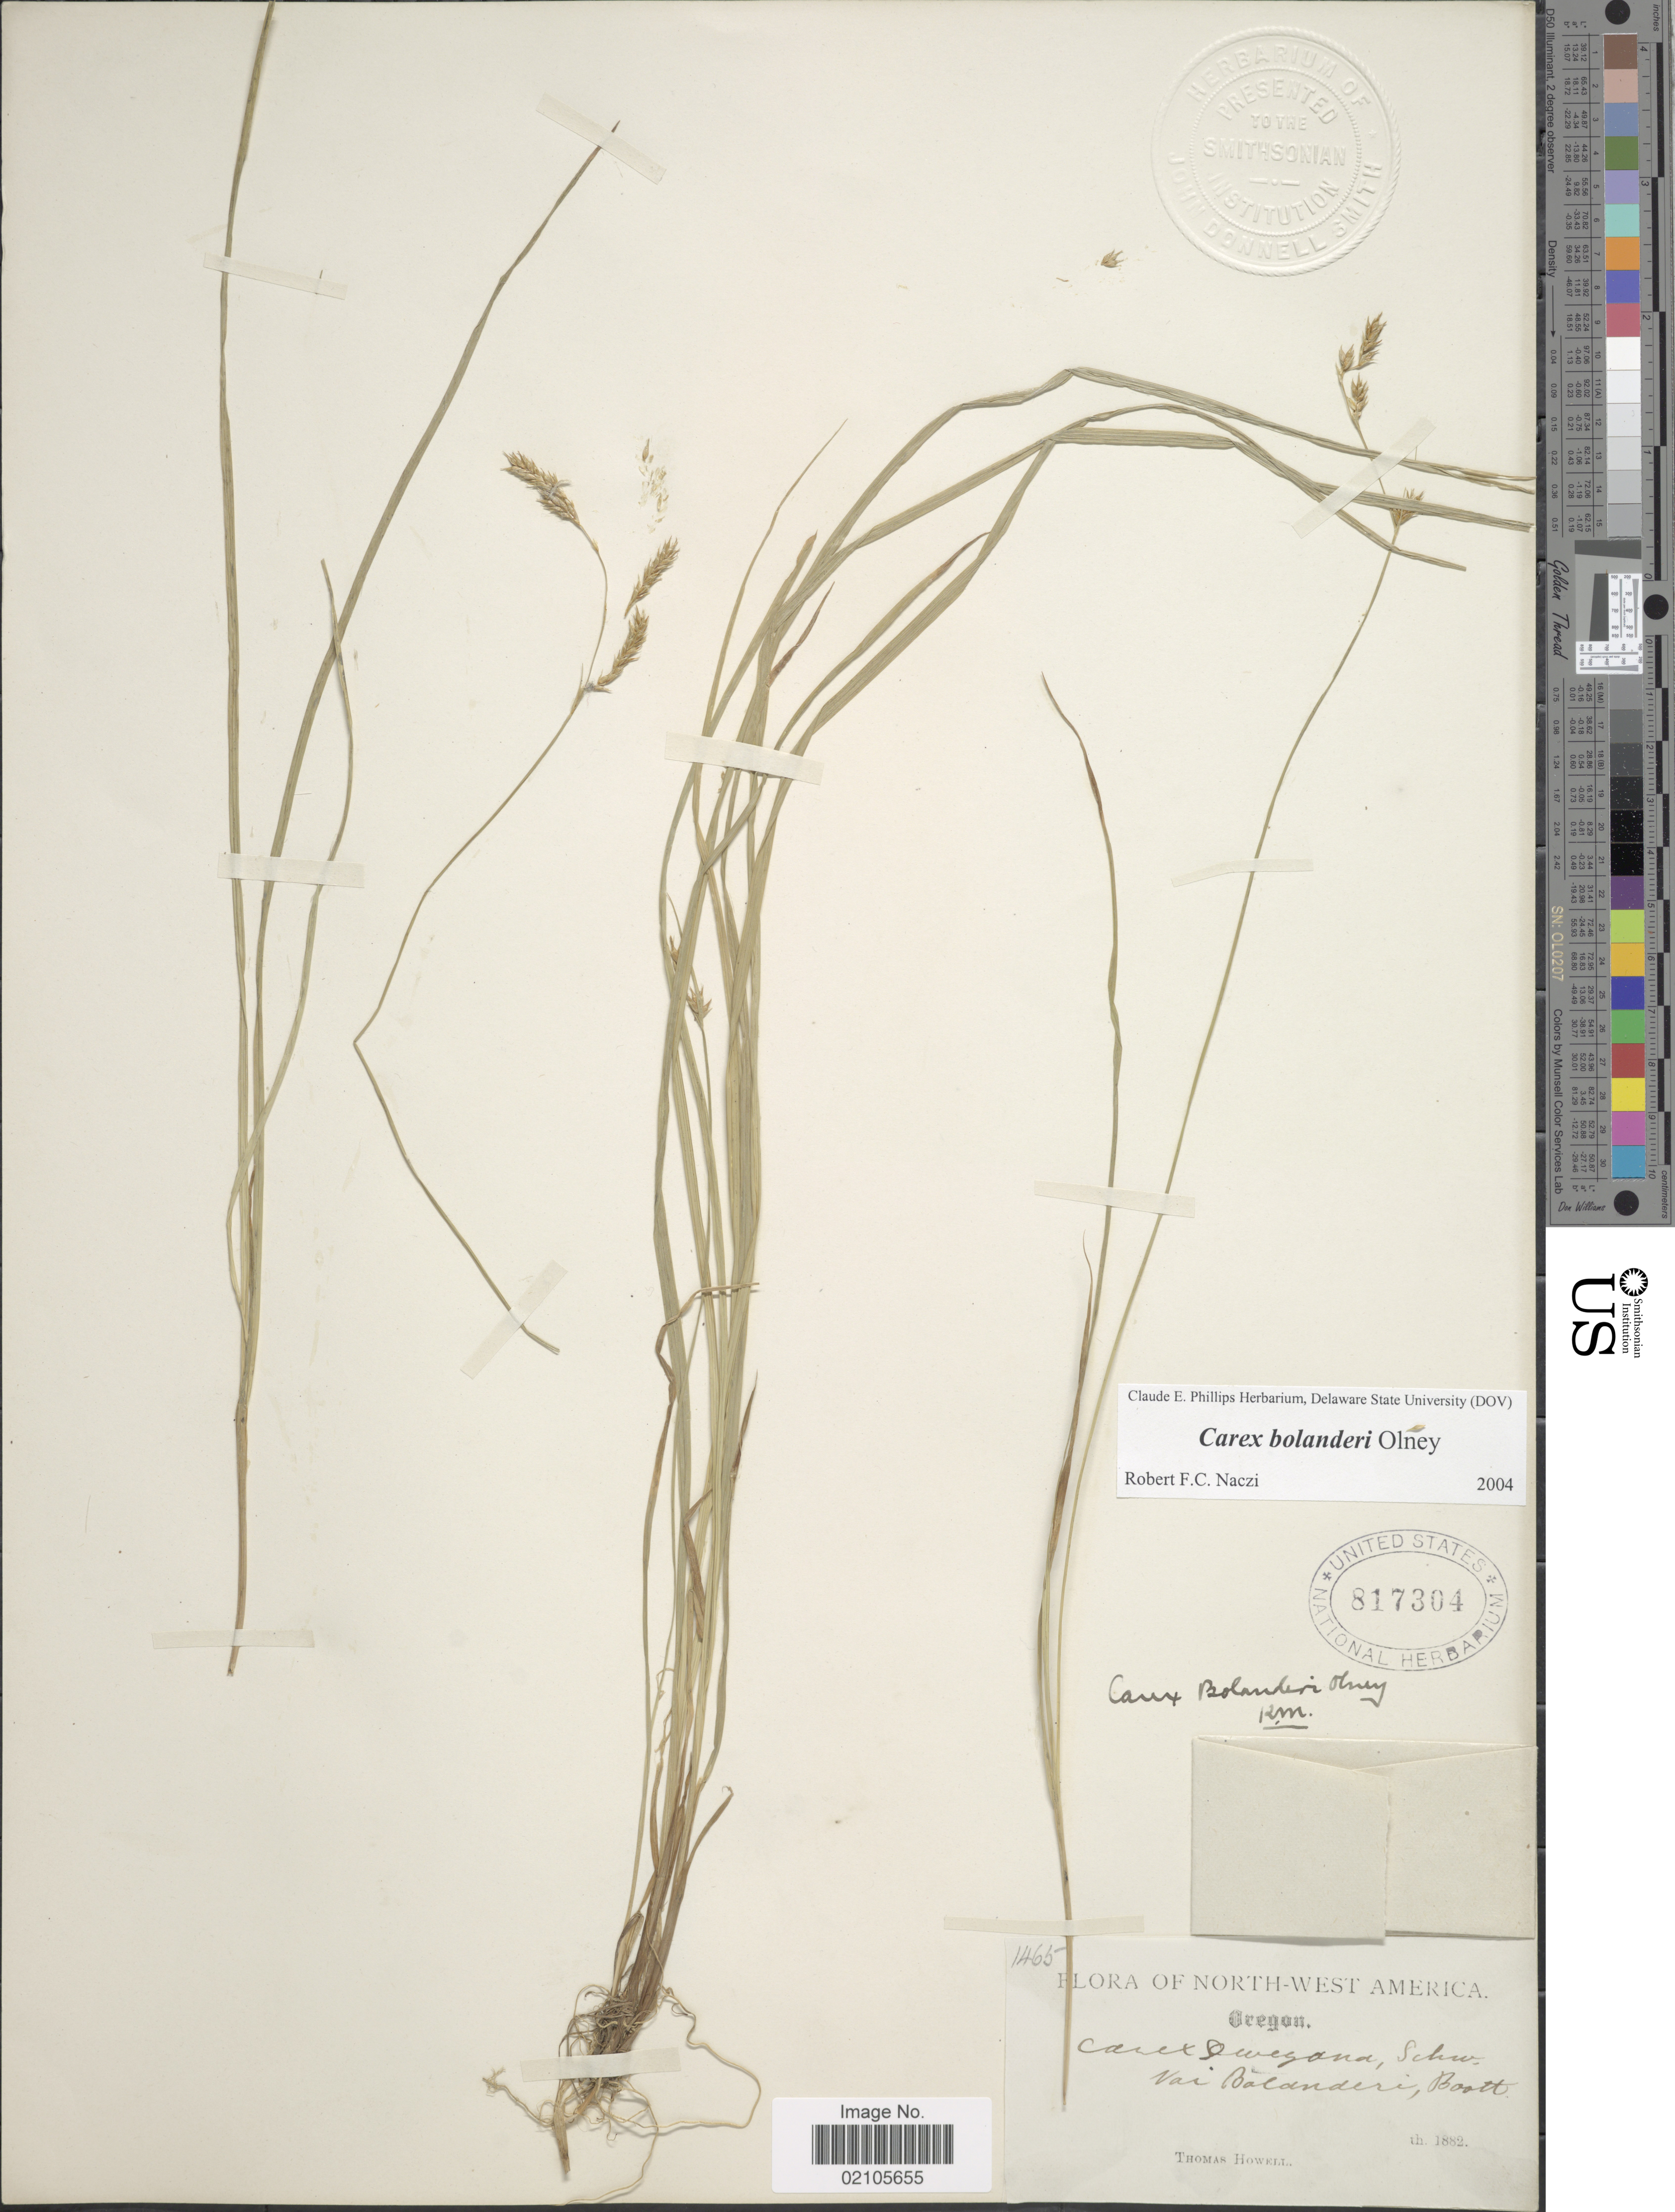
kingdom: Plantae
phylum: Tracheophyta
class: Liliopsida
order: Poales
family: Cyperaceae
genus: Carex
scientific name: Carex bolanderi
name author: Olney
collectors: T. Howell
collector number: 1465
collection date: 1882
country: United States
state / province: Oregon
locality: North-West America, Oregon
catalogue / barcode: US 817304